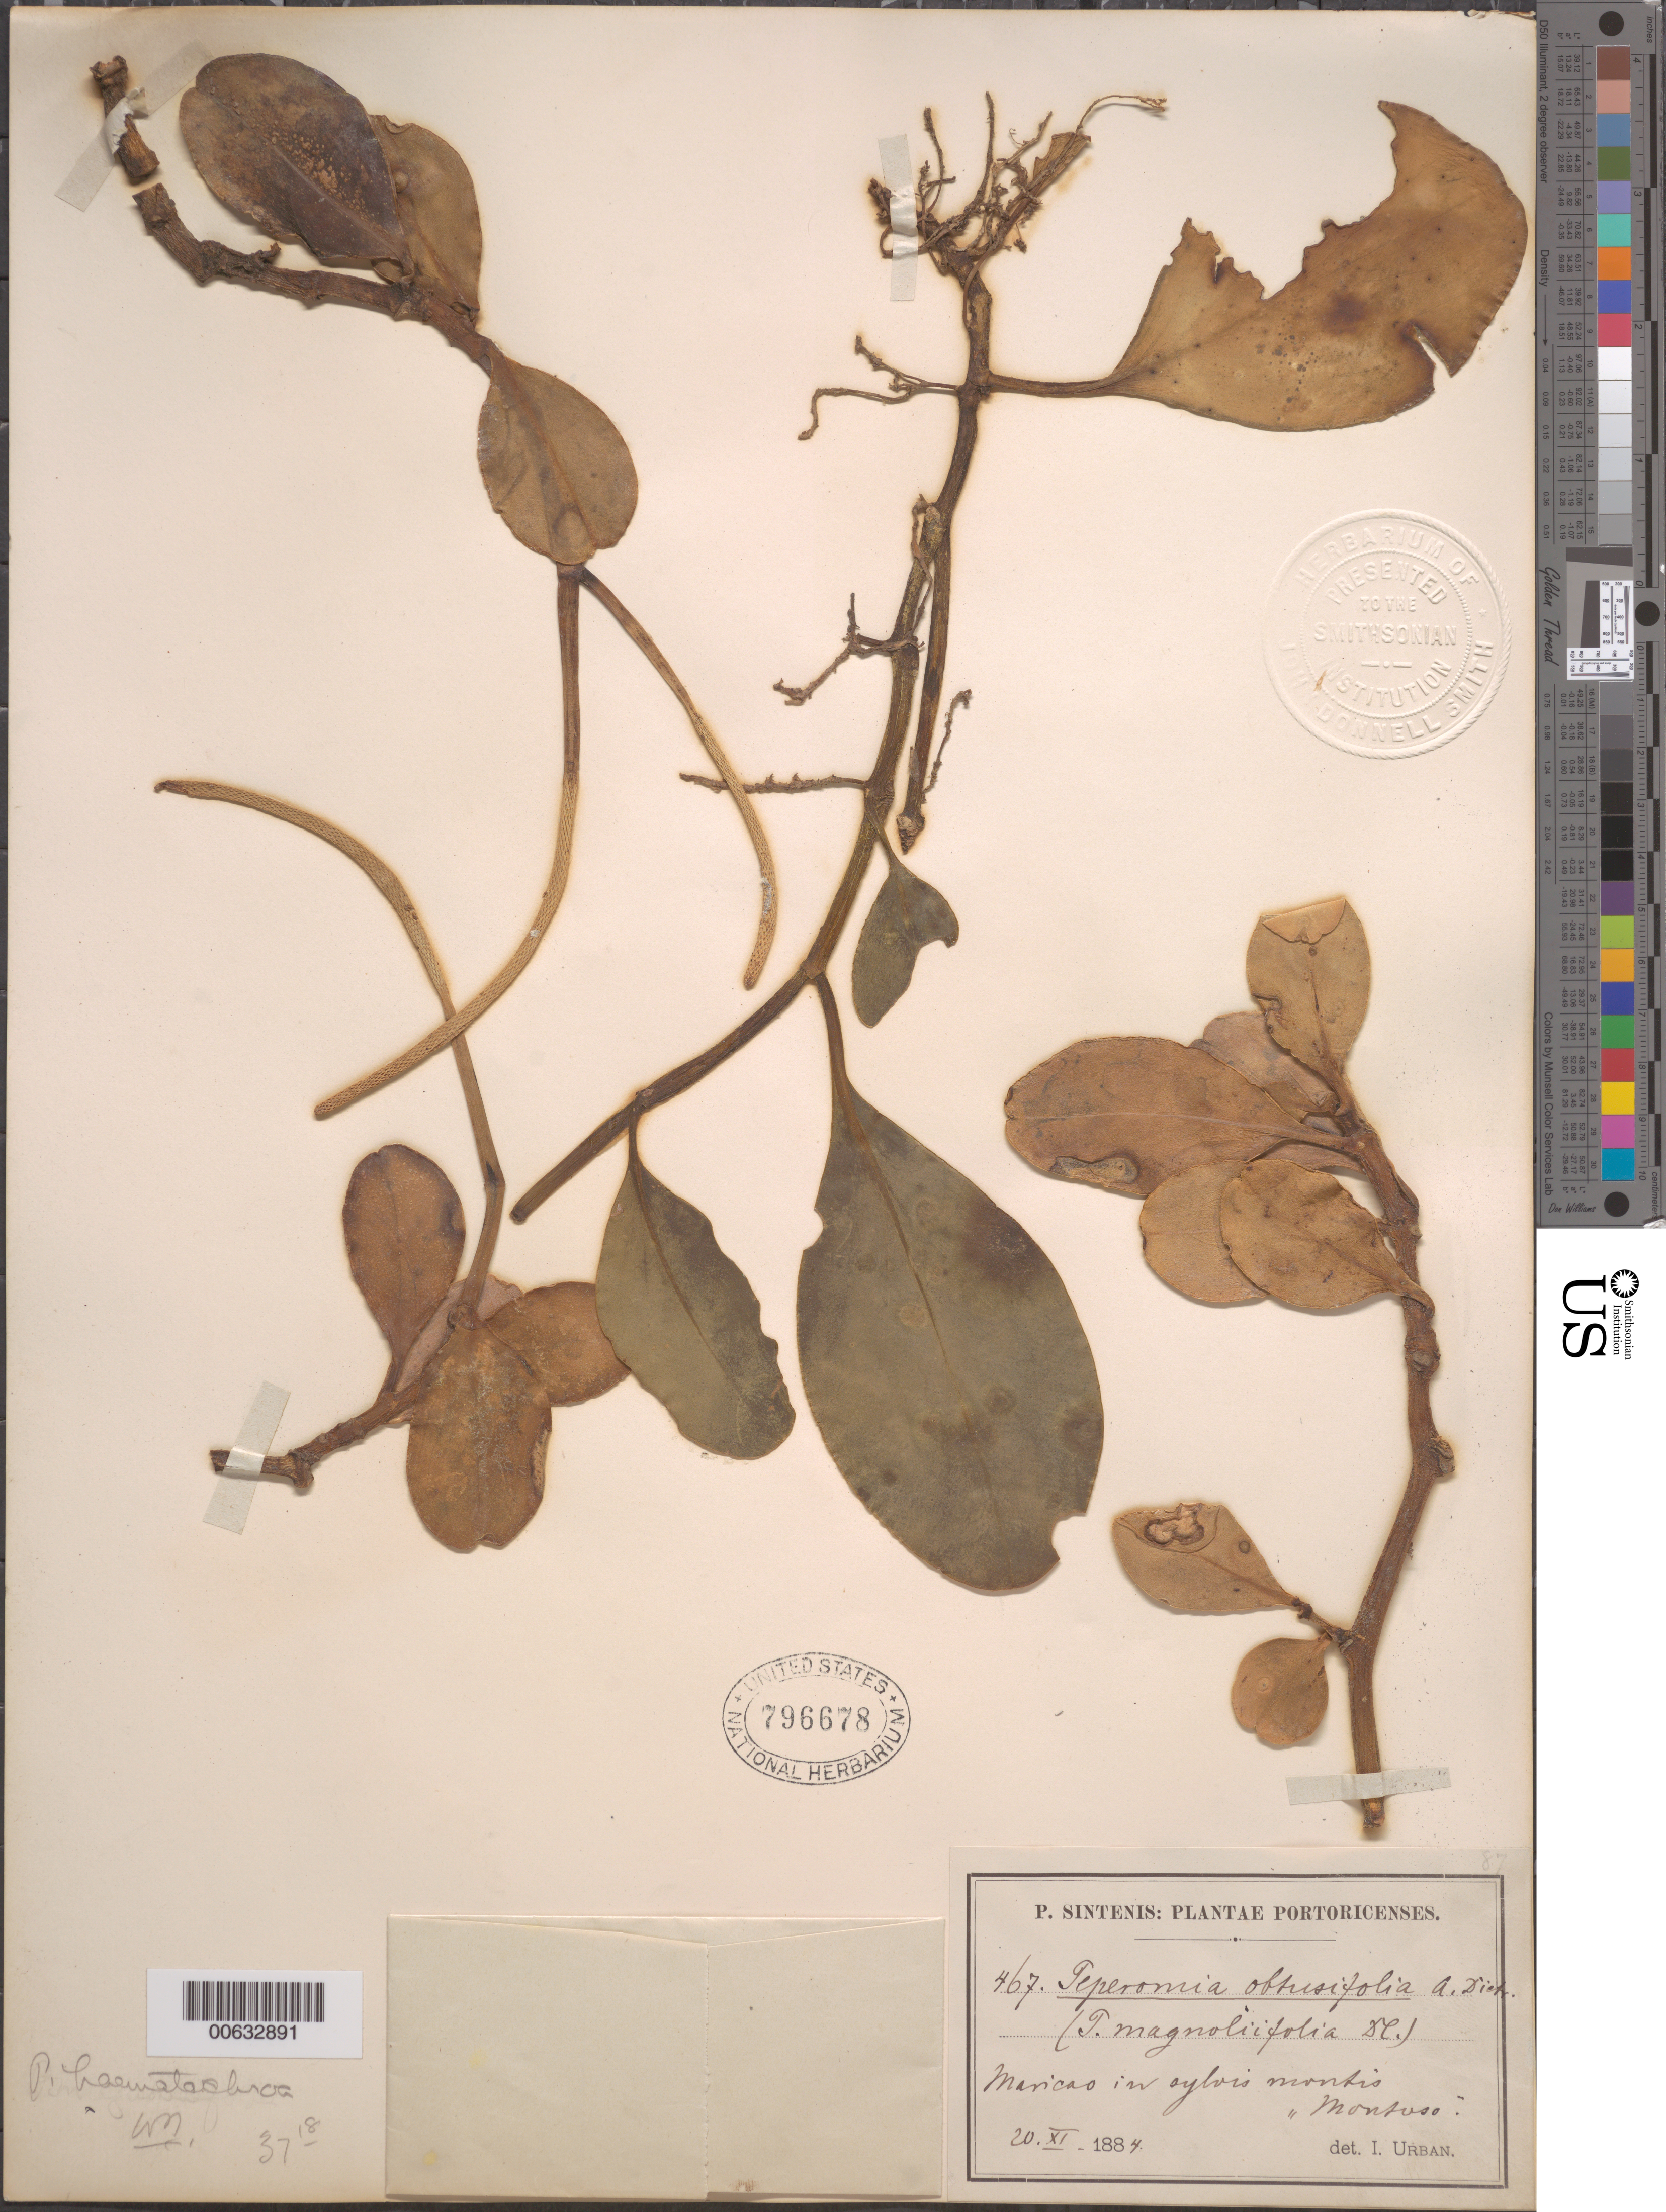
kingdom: Plantae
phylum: Tracheophyta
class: Magnoliopsida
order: Piperales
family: Piperaceae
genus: Peperomia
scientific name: Peperomia magnoliifolia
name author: (Jacq.) A. Dietr.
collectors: P. Sintenis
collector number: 467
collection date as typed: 20 Nov 1884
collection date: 1884-11-20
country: Puerto Rico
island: Greater Antilles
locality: Maricao, in sylvis montis Montoso.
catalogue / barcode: US 796678